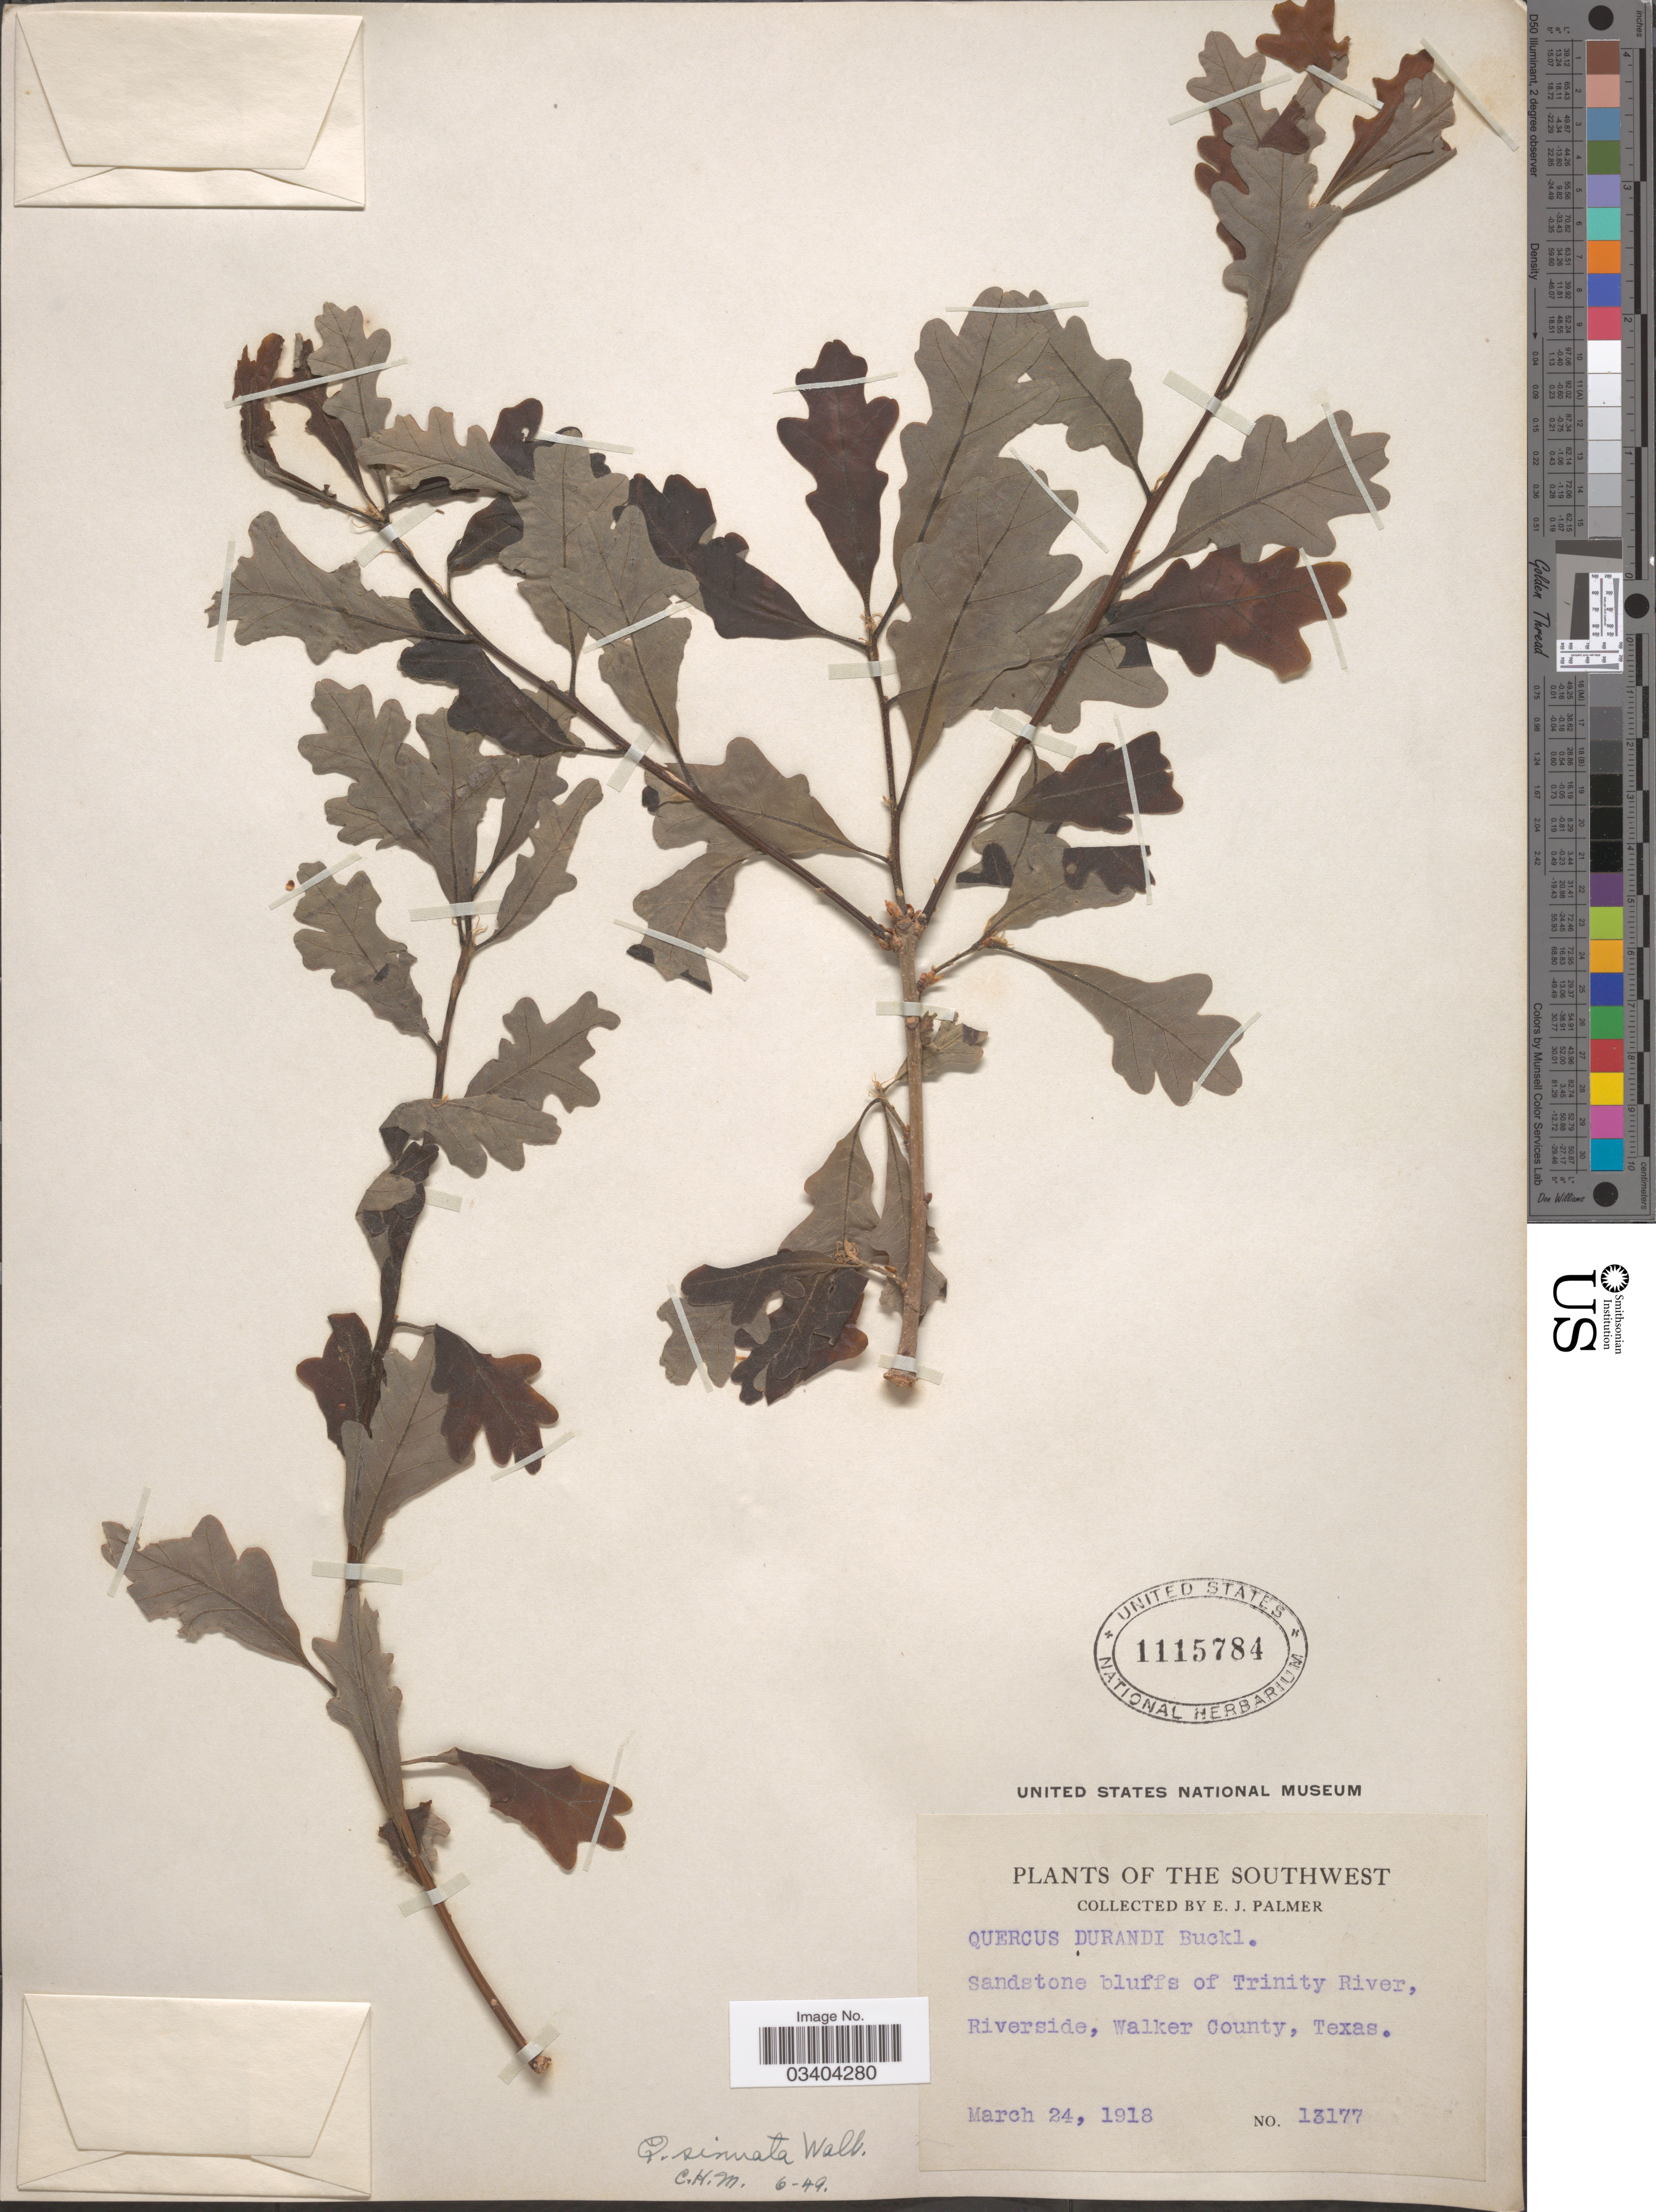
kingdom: Plantae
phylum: Tracheophyta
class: Magnoliopsida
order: Fagales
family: Fagaceae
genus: Quercus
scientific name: Quercus durandii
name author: Buckley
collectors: E. J. Palmer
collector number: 13177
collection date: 1918-03-24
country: United States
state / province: Texas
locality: The Southwest. Sandstone bluffs of Trinity River, Riverside, Walker County.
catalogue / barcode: US 1115784